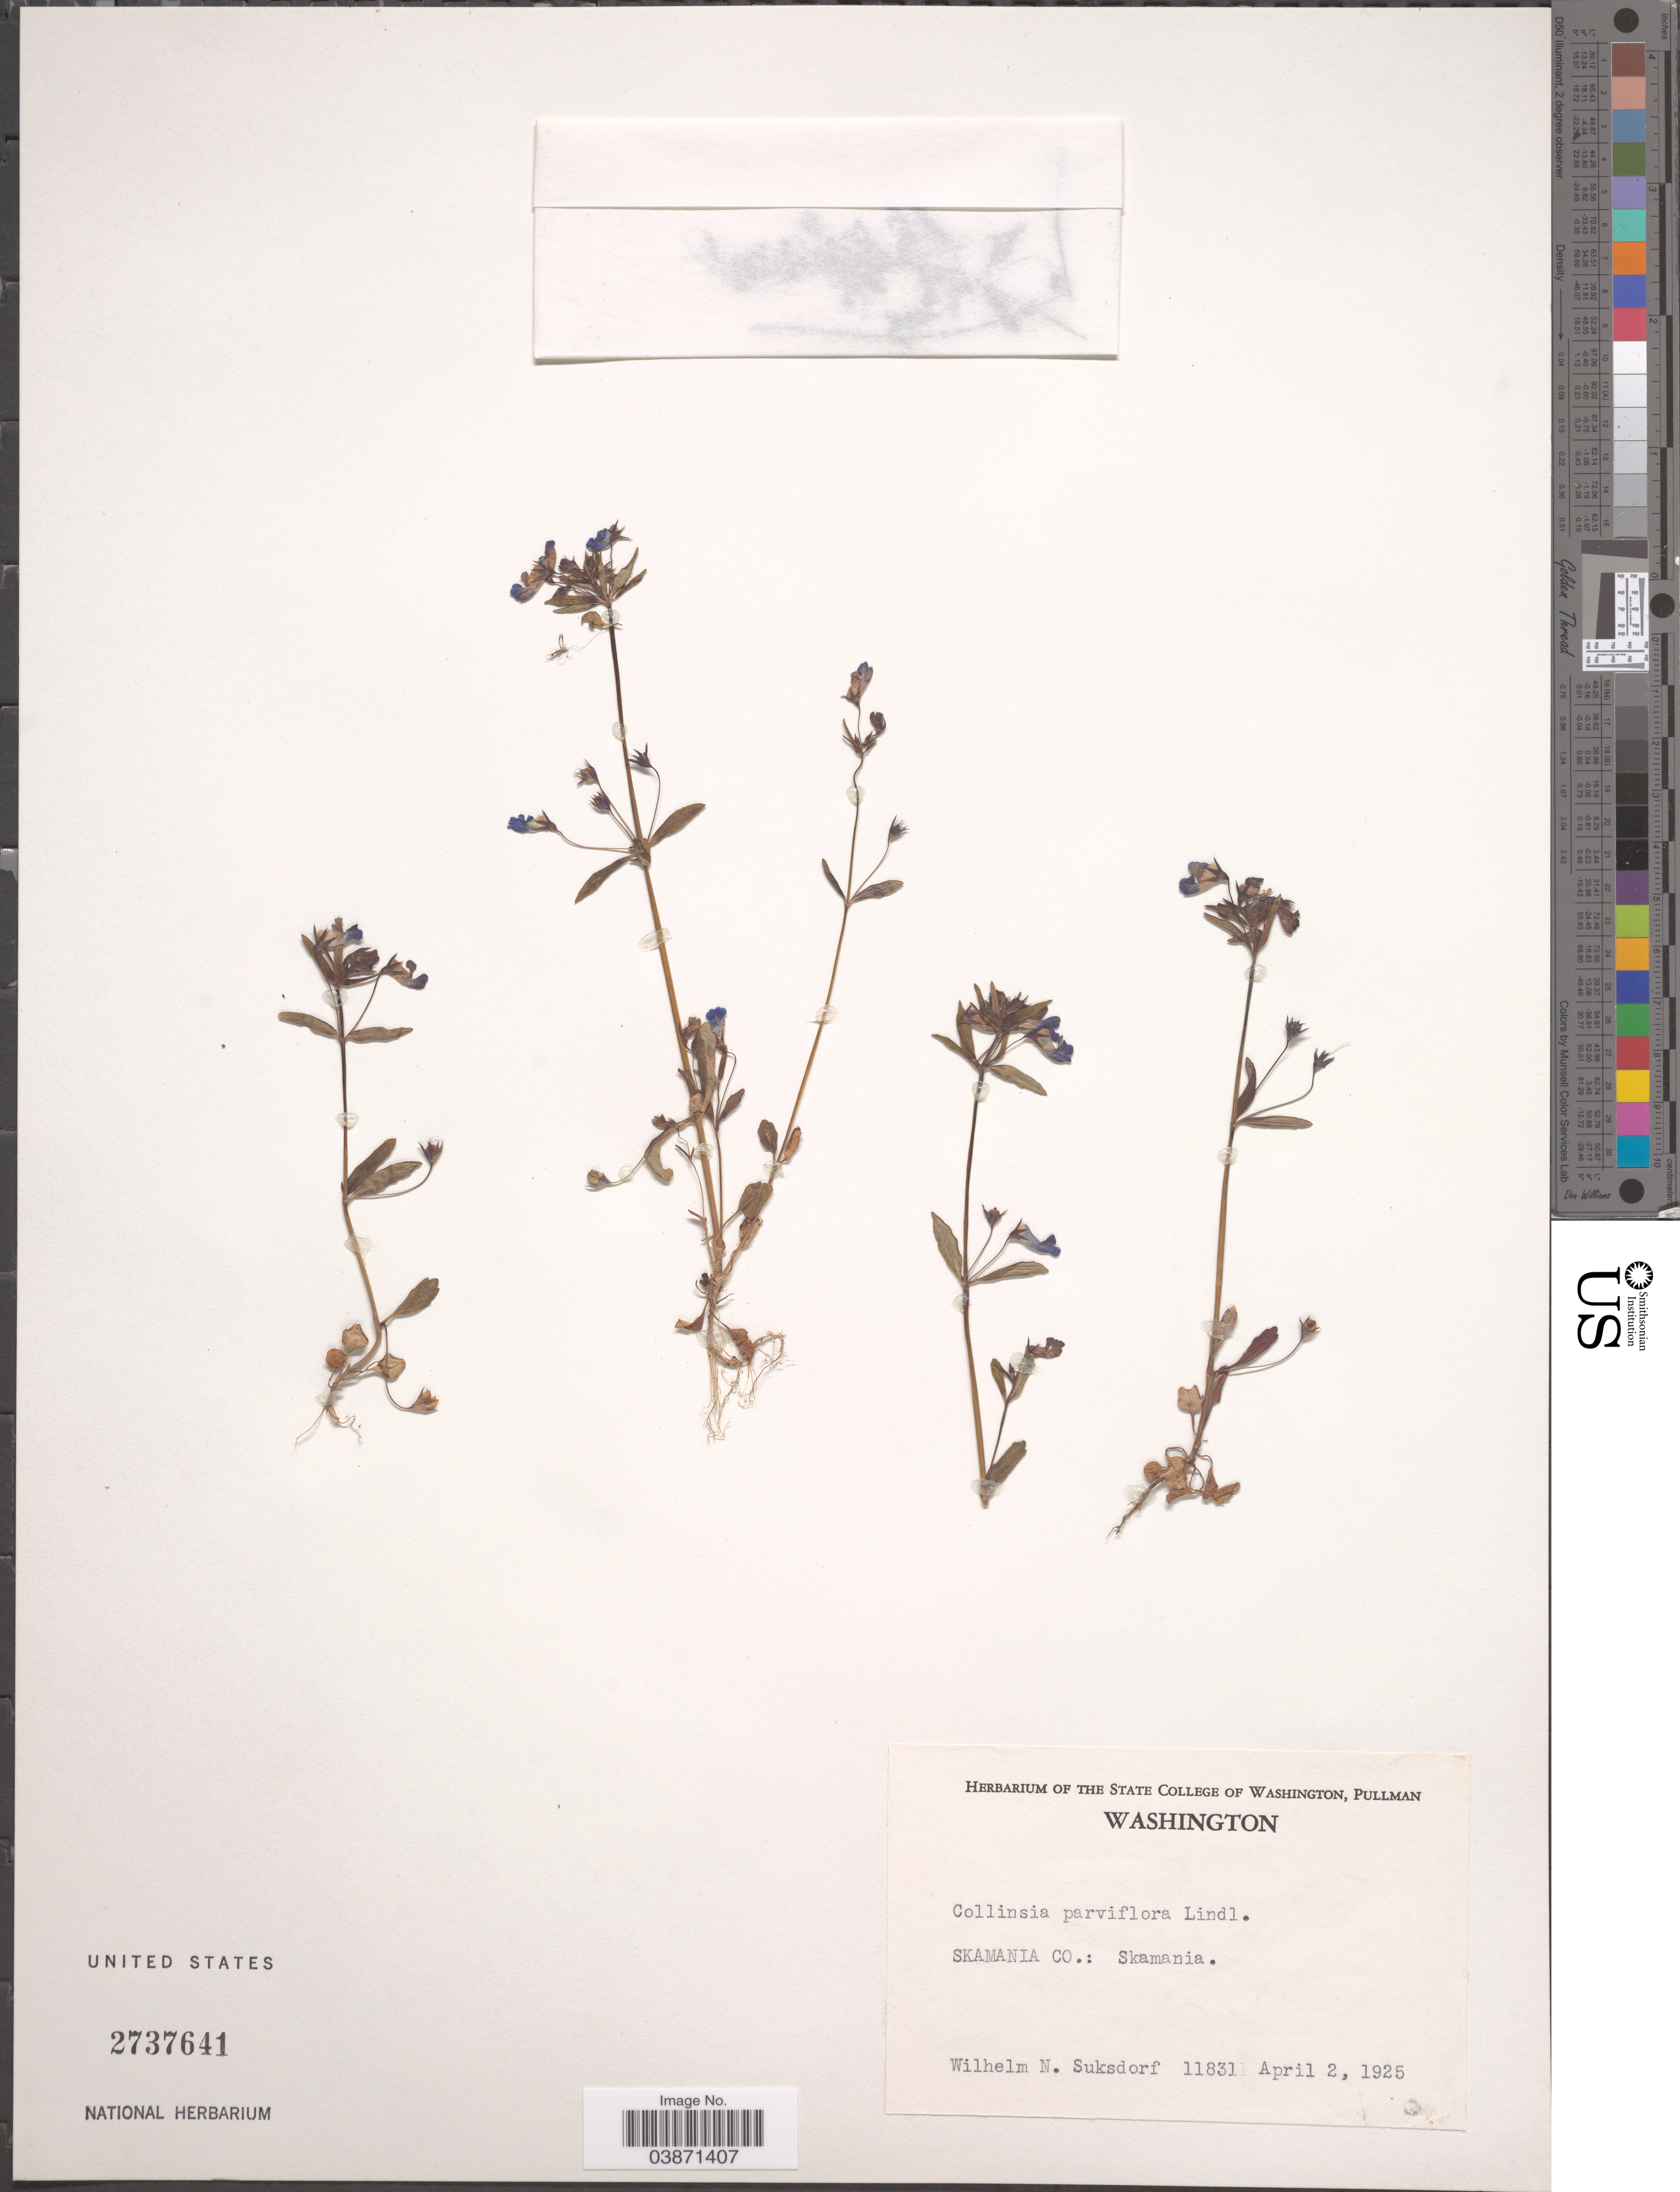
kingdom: Plantae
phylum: Tracheophyta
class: Magnoliopsida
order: Lamiales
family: Plantaginaceae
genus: Collinsia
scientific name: Collinsia parviflora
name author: Douglas ex Lindl.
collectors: W. N. Suksdorf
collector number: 11831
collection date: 1925-04-02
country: United States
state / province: Washington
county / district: Skamania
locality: Skamania Co.: Skamania.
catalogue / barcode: US 2737641